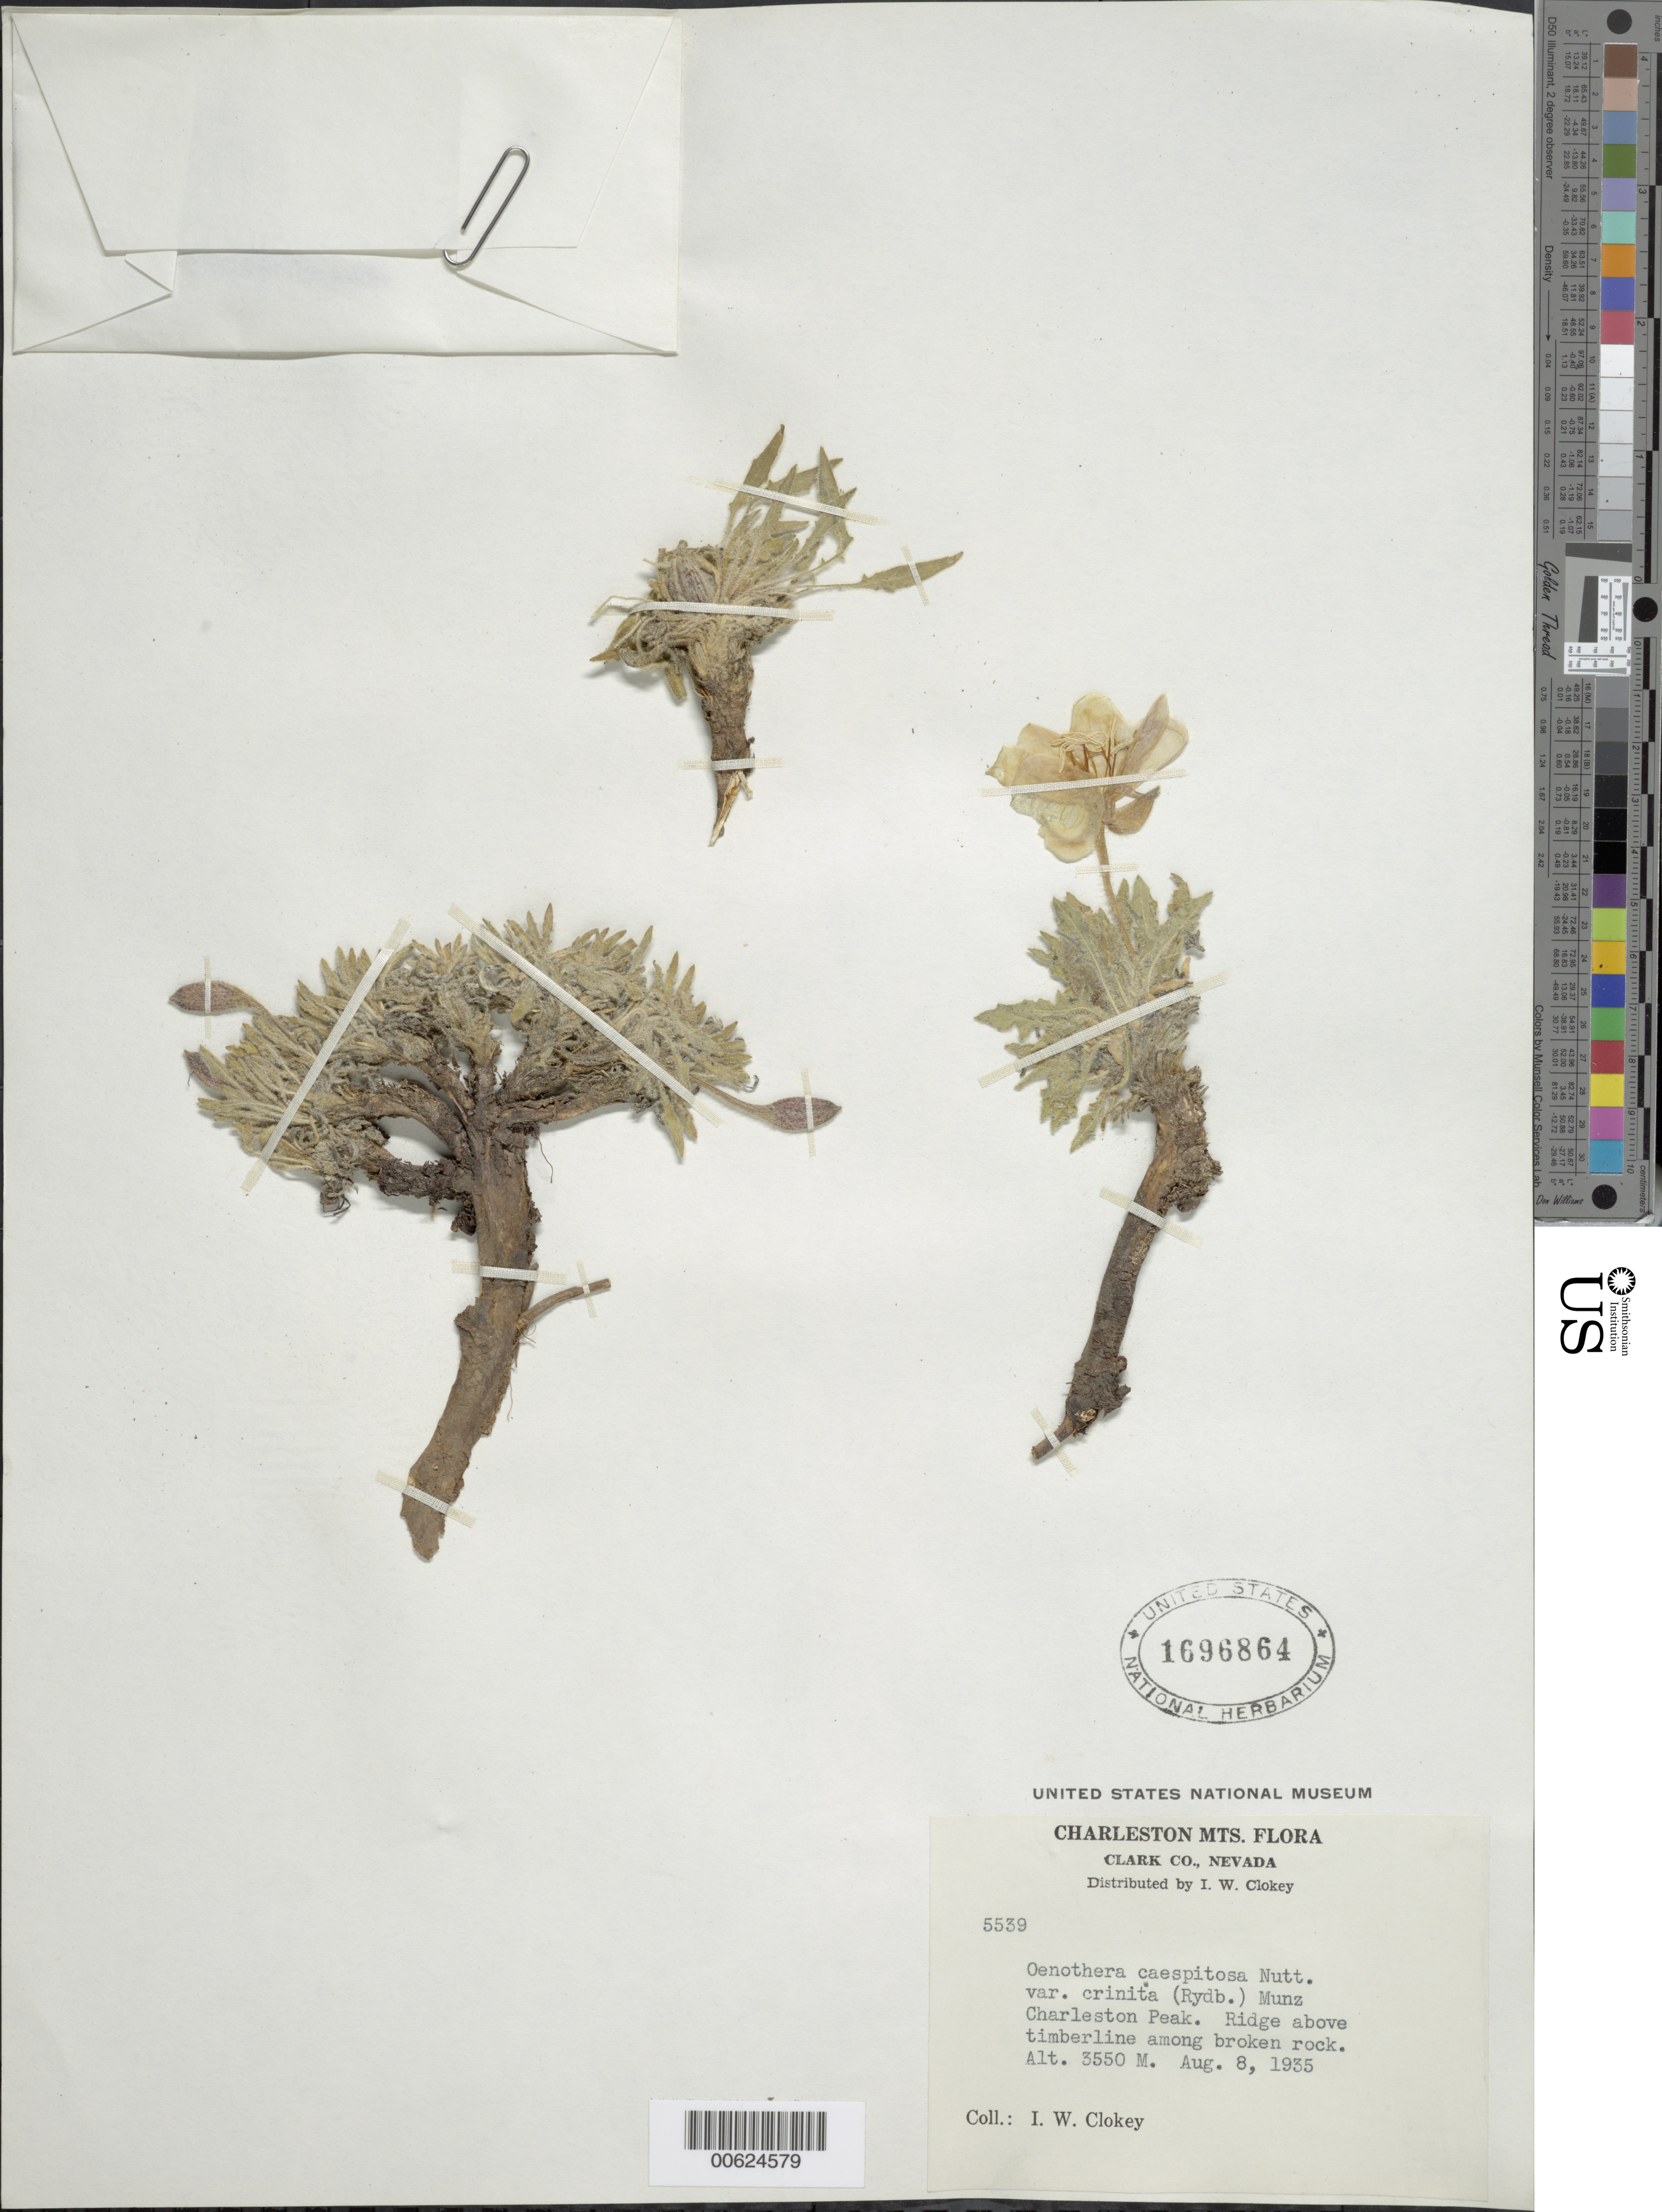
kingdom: Plantae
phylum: Tracheophyta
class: Magnoliopsida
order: Myrtales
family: Onagraceae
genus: Oenothera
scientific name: Oenothera cespitosa subsp. crinita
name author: (Rydb.) Munz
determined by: Wagner, W. L., (BOT), Smithsonian Institution - National Museum of Natural History (UNITED STATES)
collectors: I. W. Clokey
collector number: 5539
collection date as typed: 08 Aug 1935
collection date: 1935-08-08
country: United States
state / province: Nevada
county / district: Clark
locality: Charleston Peak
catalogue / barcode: US 1696864